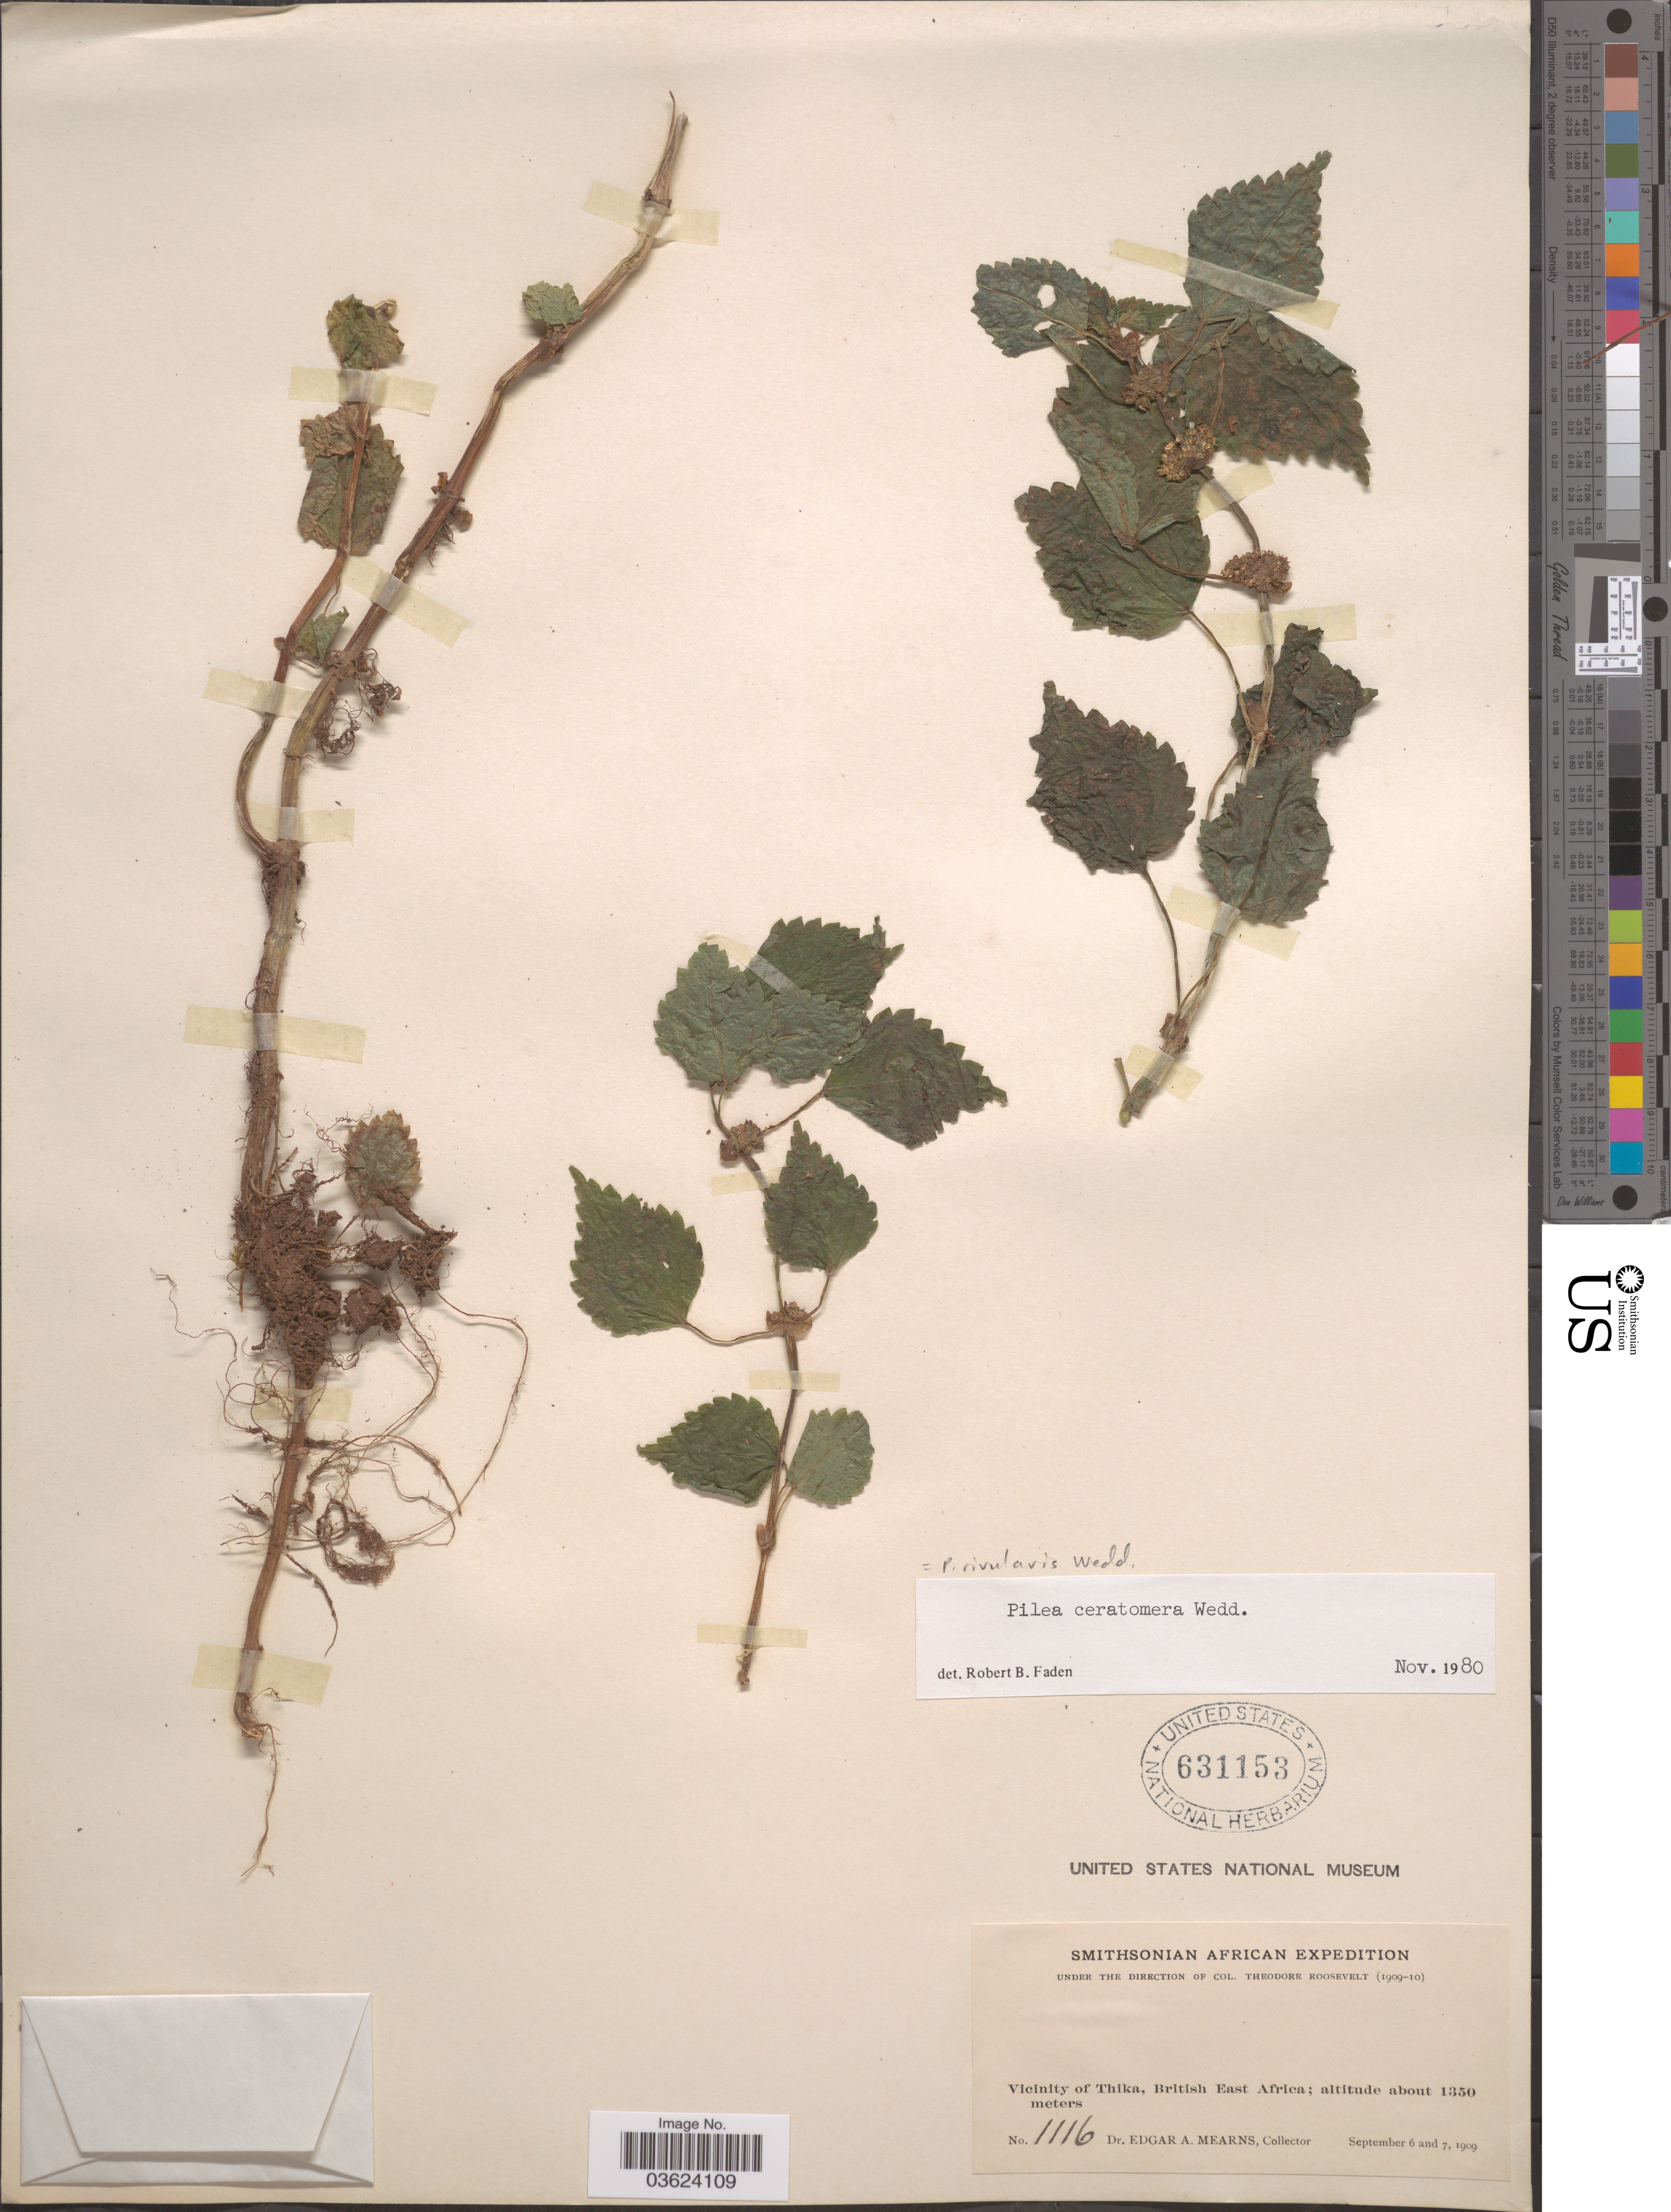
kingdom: Plantae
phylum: Tracheophyta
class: Magnoliopsida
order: Rosales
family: Urticaceae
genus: Pilea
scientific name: Pilea rivularis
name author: Wedd.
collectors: E. A. Mearns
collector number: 1116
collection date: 1909-09-06/1909-09-07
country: Kenya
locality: Vicinity of Thika, British East Africa.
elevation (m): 1350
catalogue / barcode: US 631153